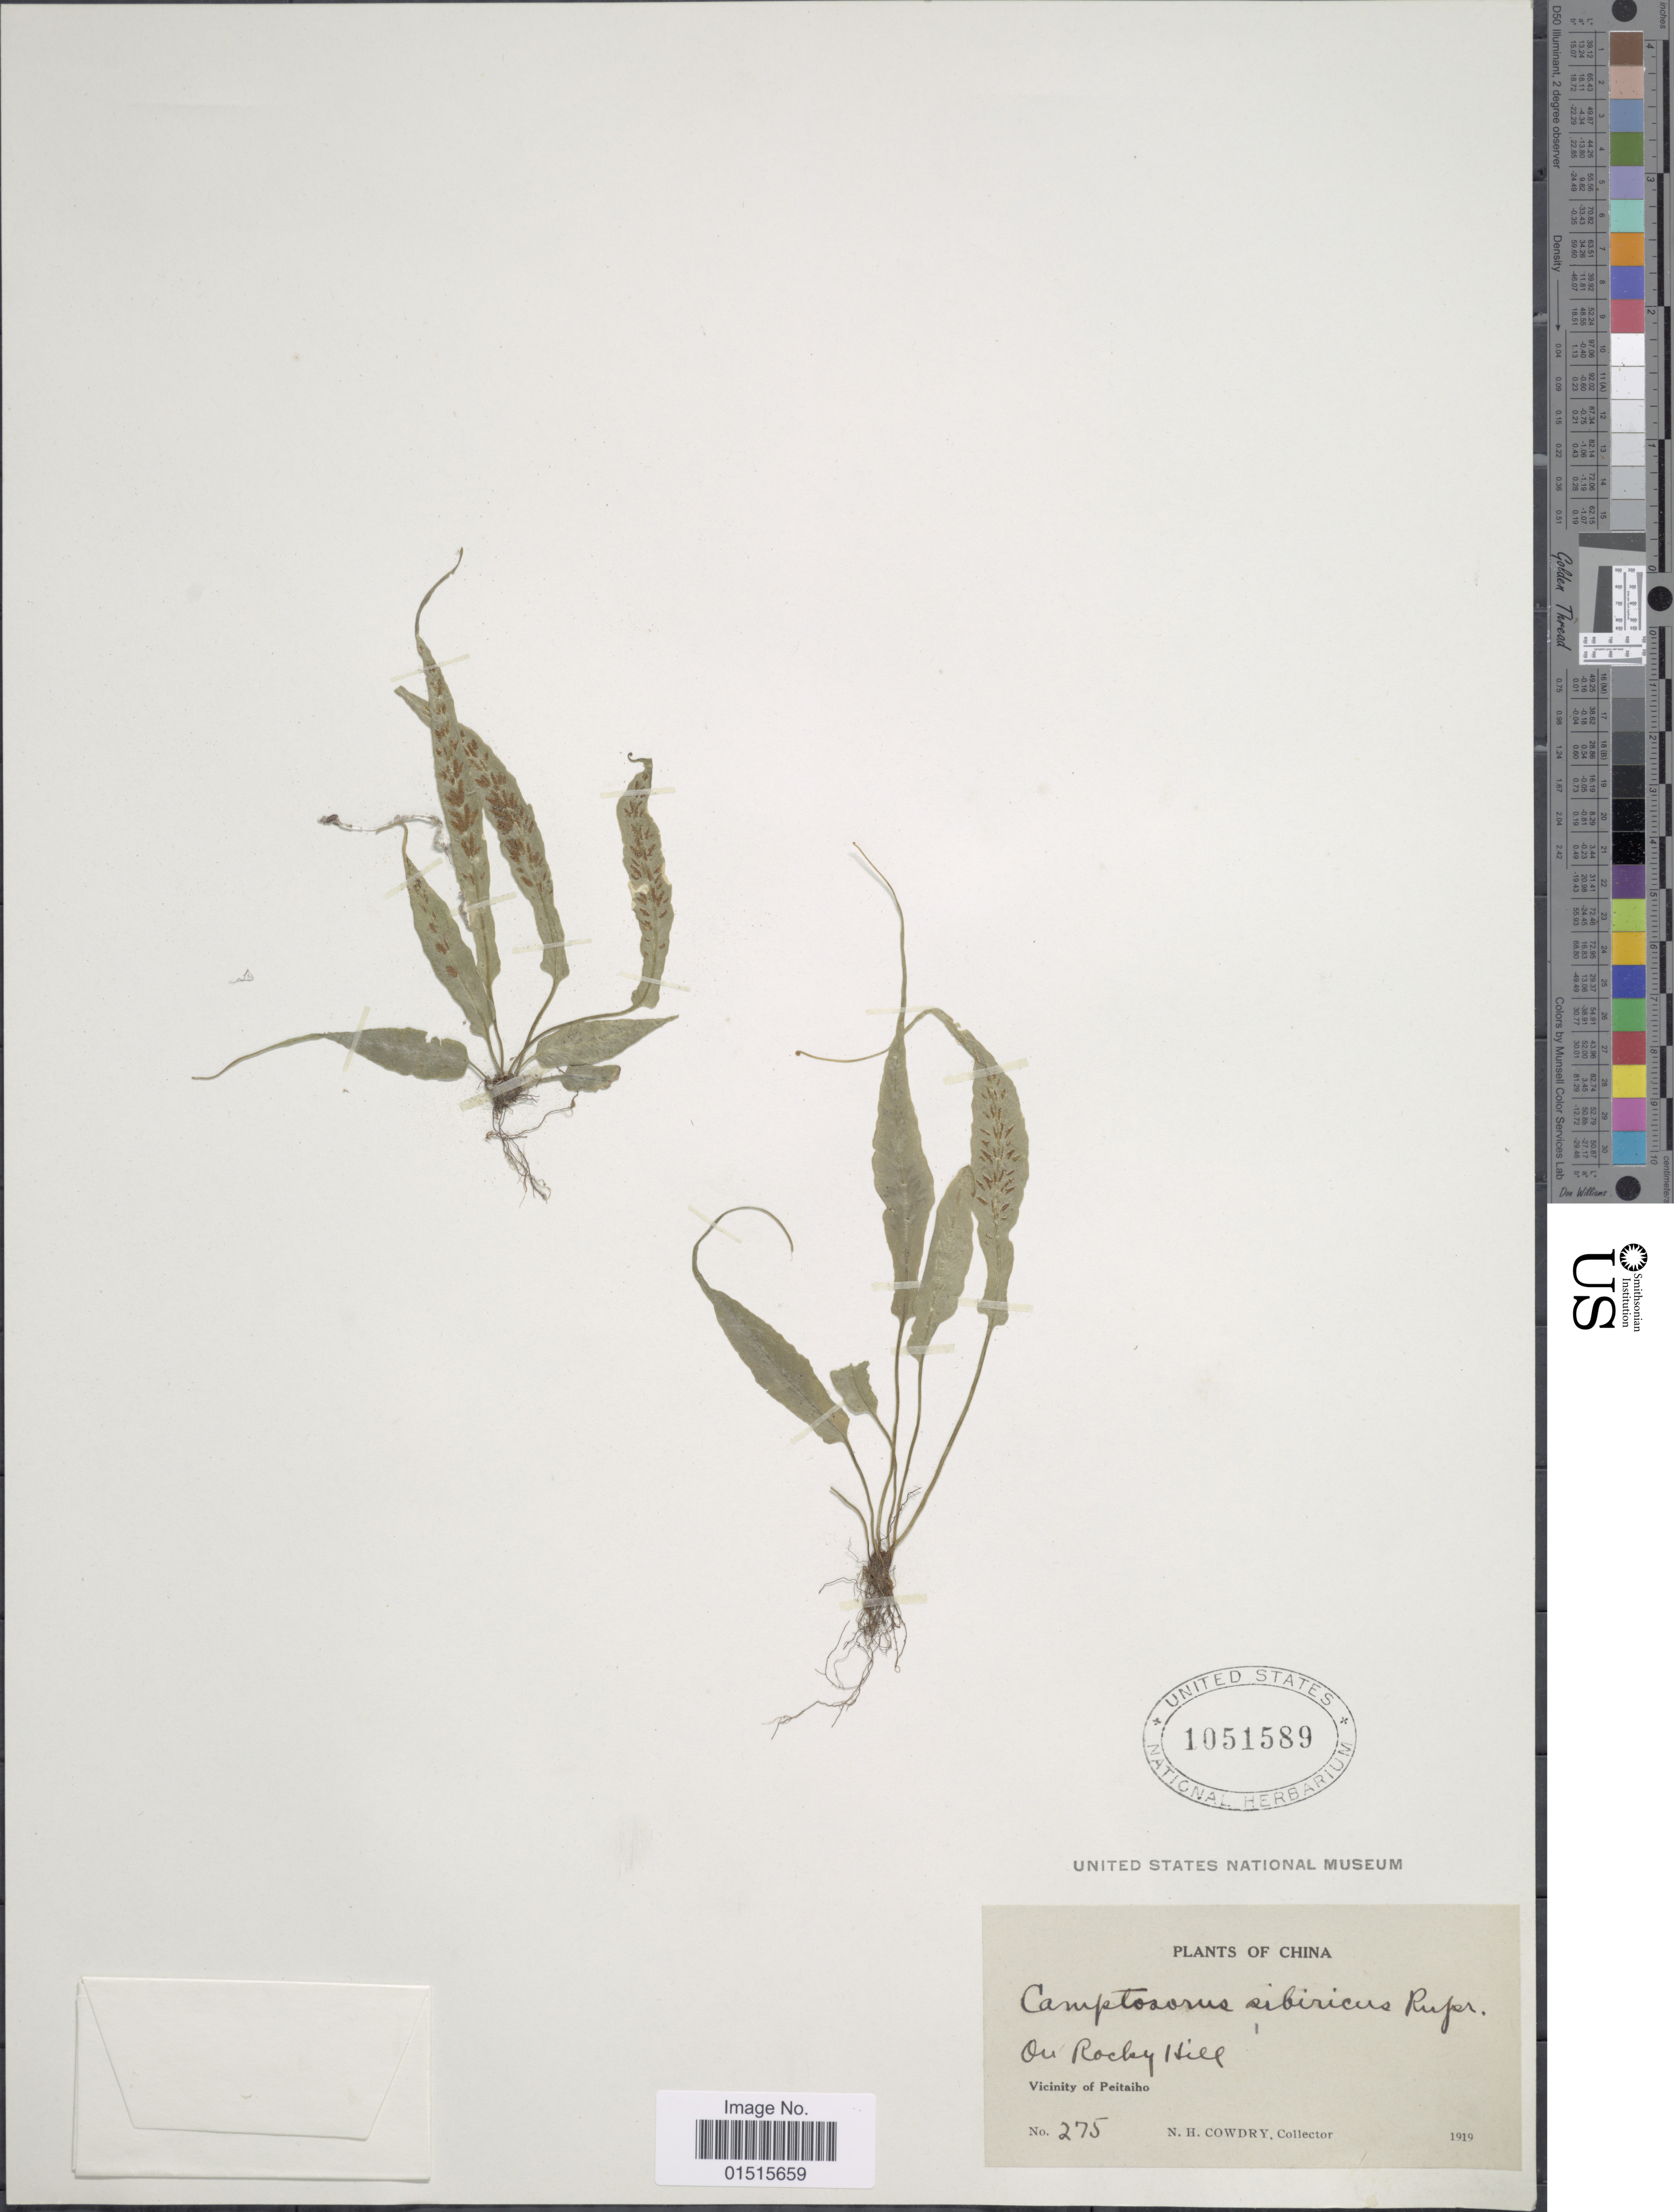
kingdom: Plantae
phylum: Tracheophyta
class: Polypodiopsida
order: Polypodiales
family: Aspleniaceae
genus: Asplenium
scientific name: Asplenium sibricus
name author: Rupr.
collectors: N. H. Cowdry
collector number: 275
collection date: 1919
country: China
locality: Vicinity of Peitaiho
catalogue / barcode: US 1051589